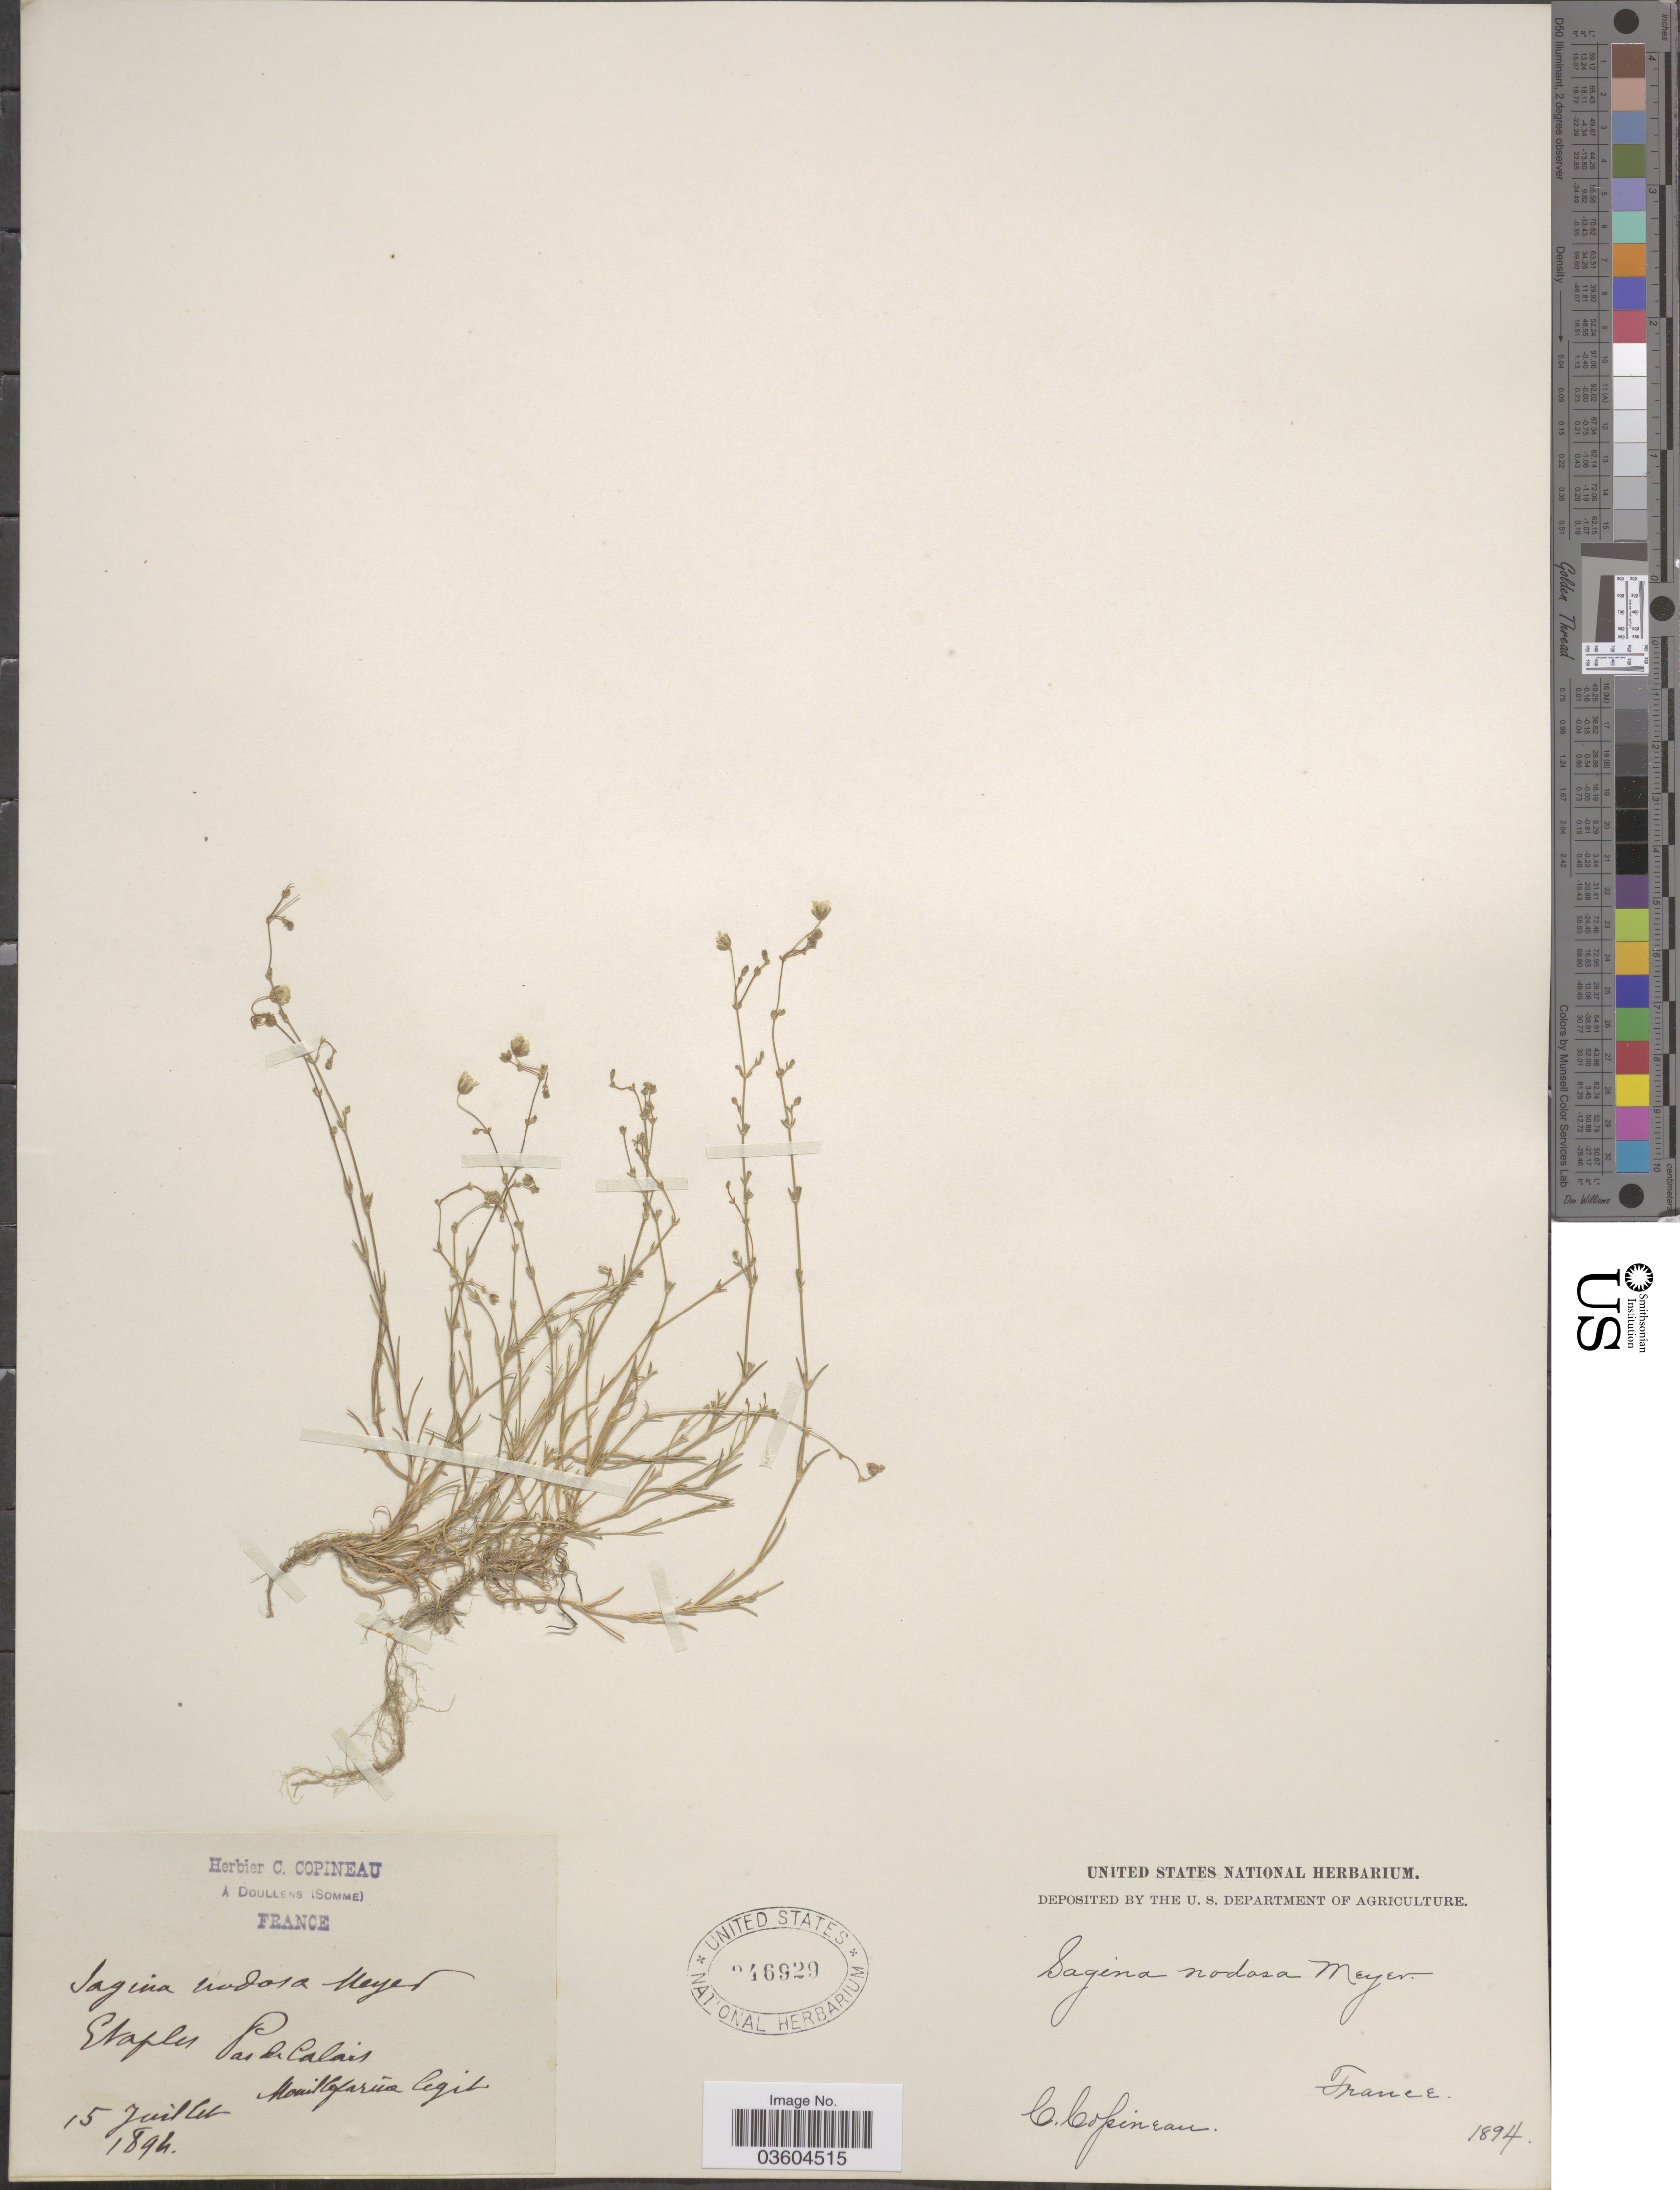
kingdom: Plantae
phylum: Tracheophyta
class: Magnoliopsida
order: Caryophyllales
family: Caryophyllaceae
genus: Sagina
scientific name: Sagina nodosa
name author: (L.) Fenzl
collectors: A. Mouillefarine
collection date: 1894-07-15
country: France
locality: Etaples Pas de Calais.